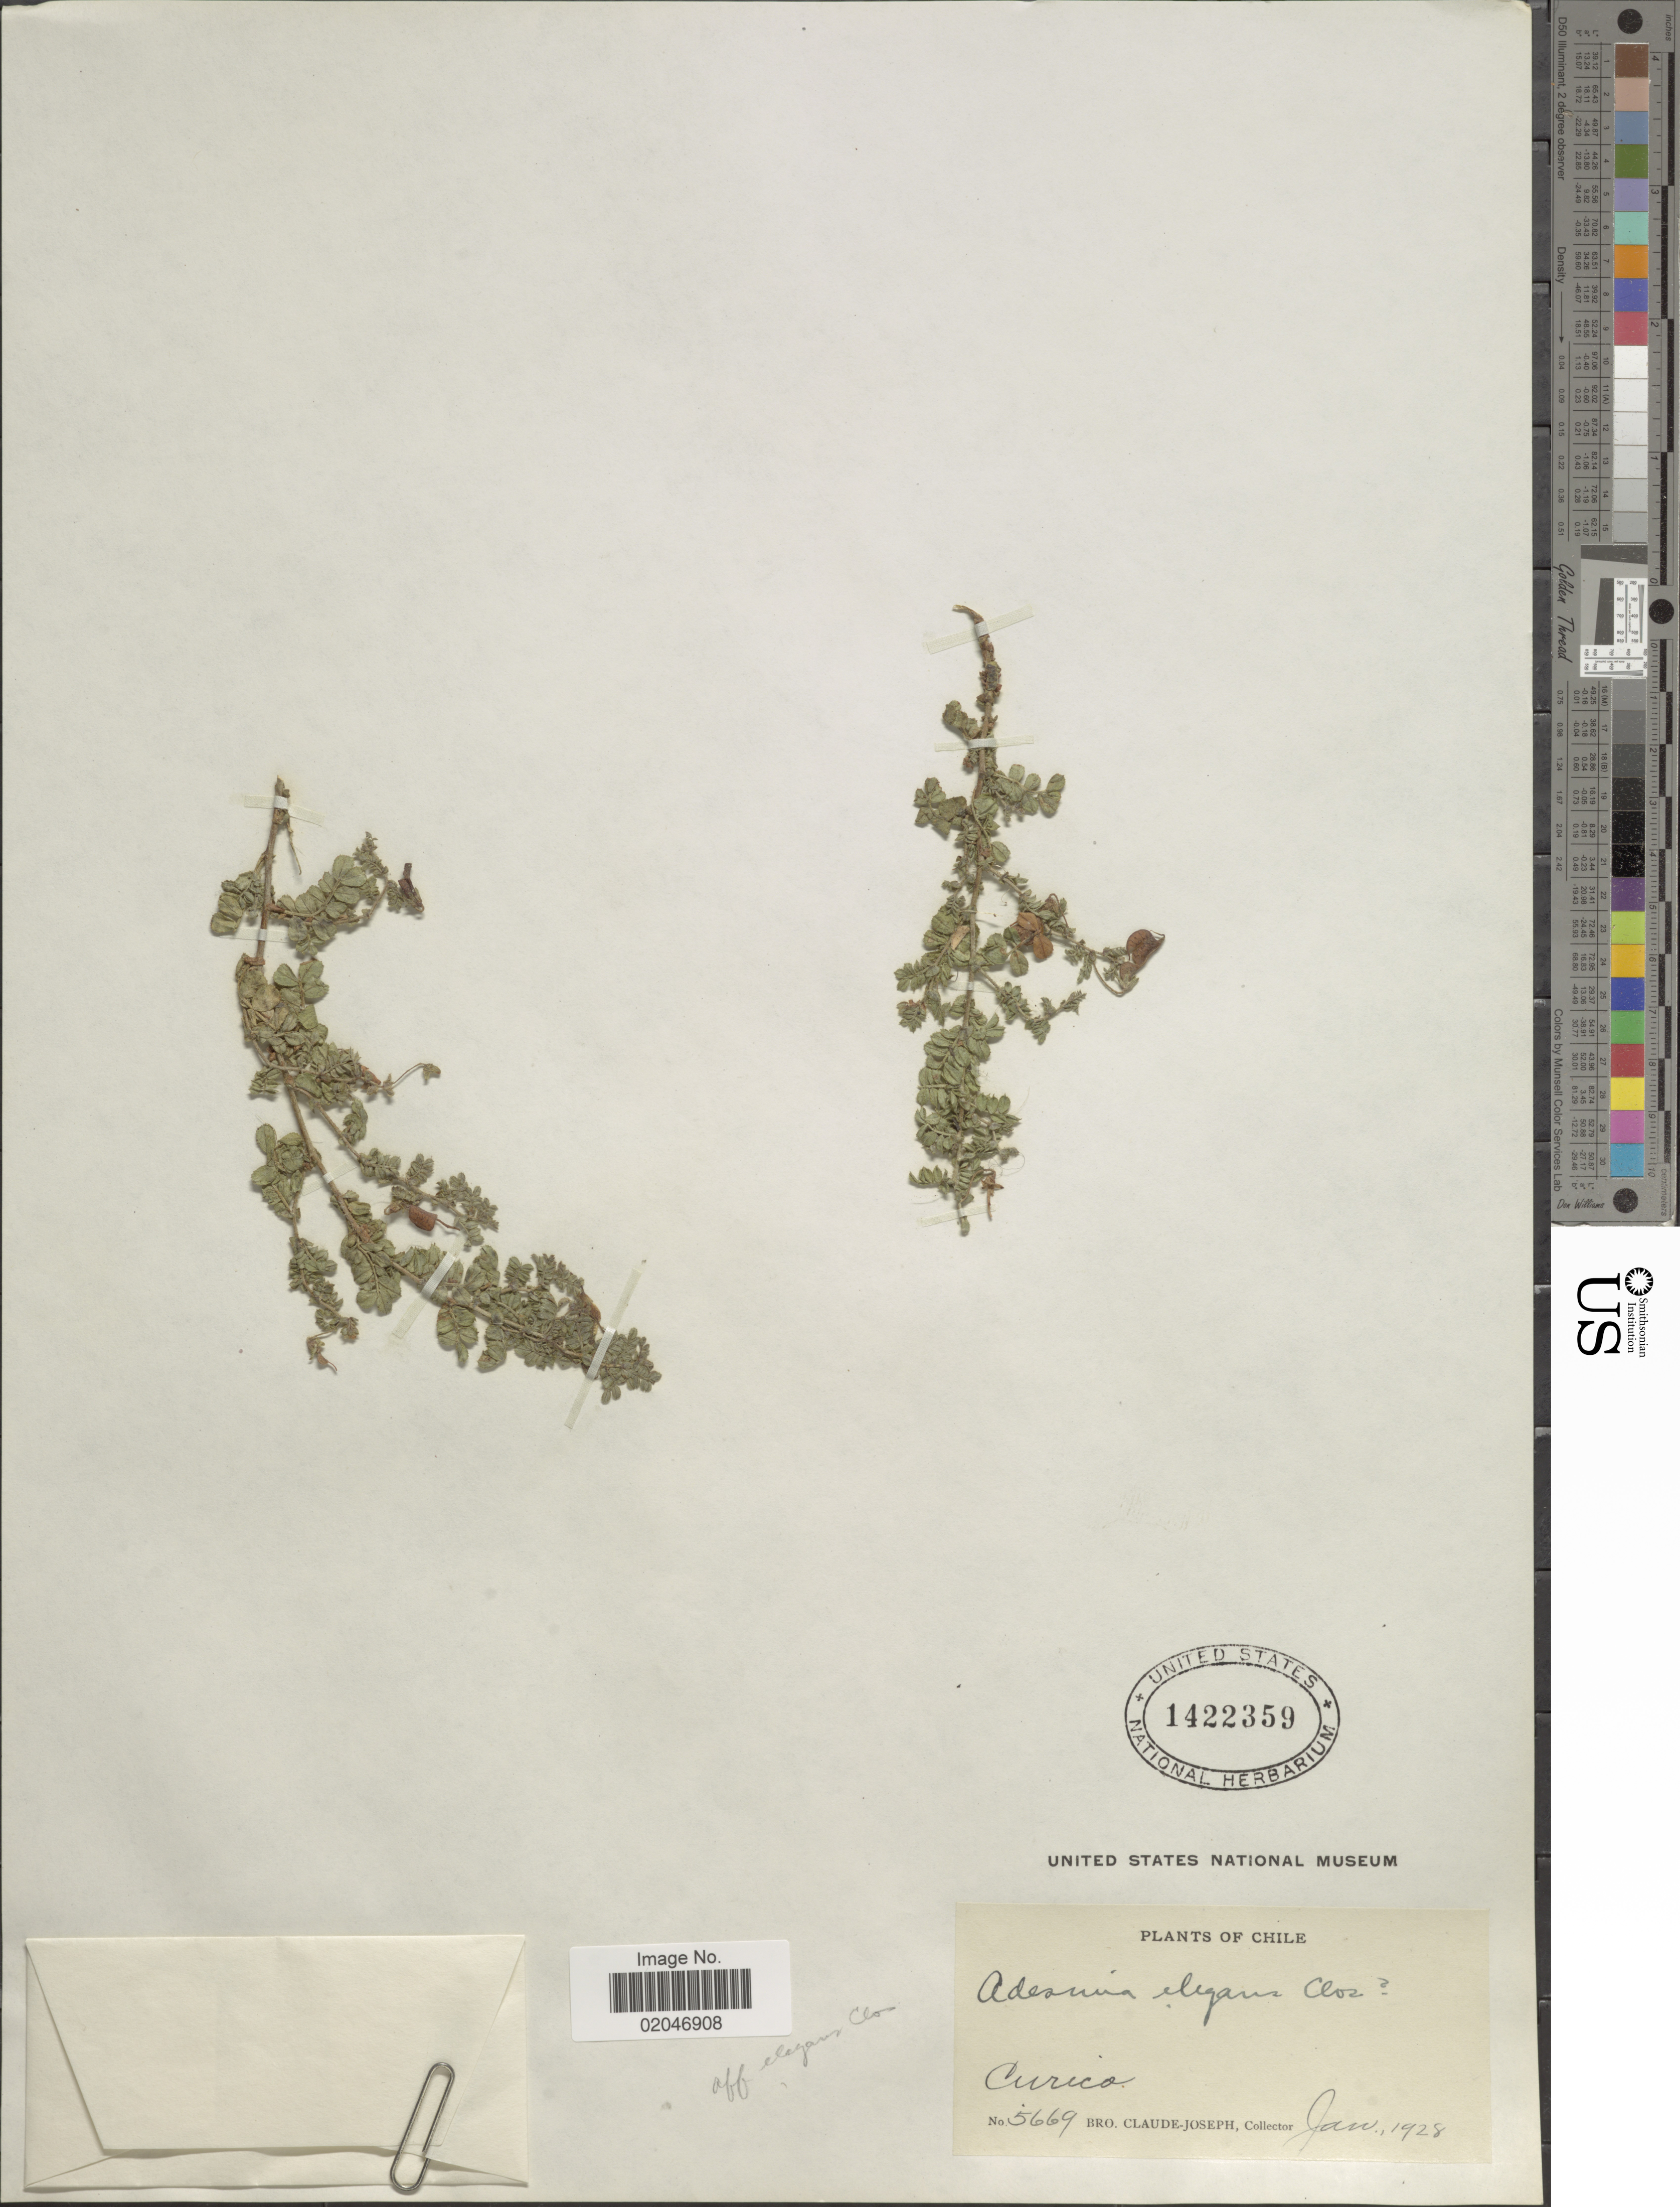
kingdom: Plantae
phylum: Tracheophyta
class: Magnoliopsida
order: Fabales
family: Fabaceae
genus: Adesmia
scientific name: Adesmia denticulata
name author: Clos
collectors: Bro. Claude-Joseph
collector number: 5669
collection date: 1928-01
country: Chile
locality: Curico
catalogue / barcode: US 1422359